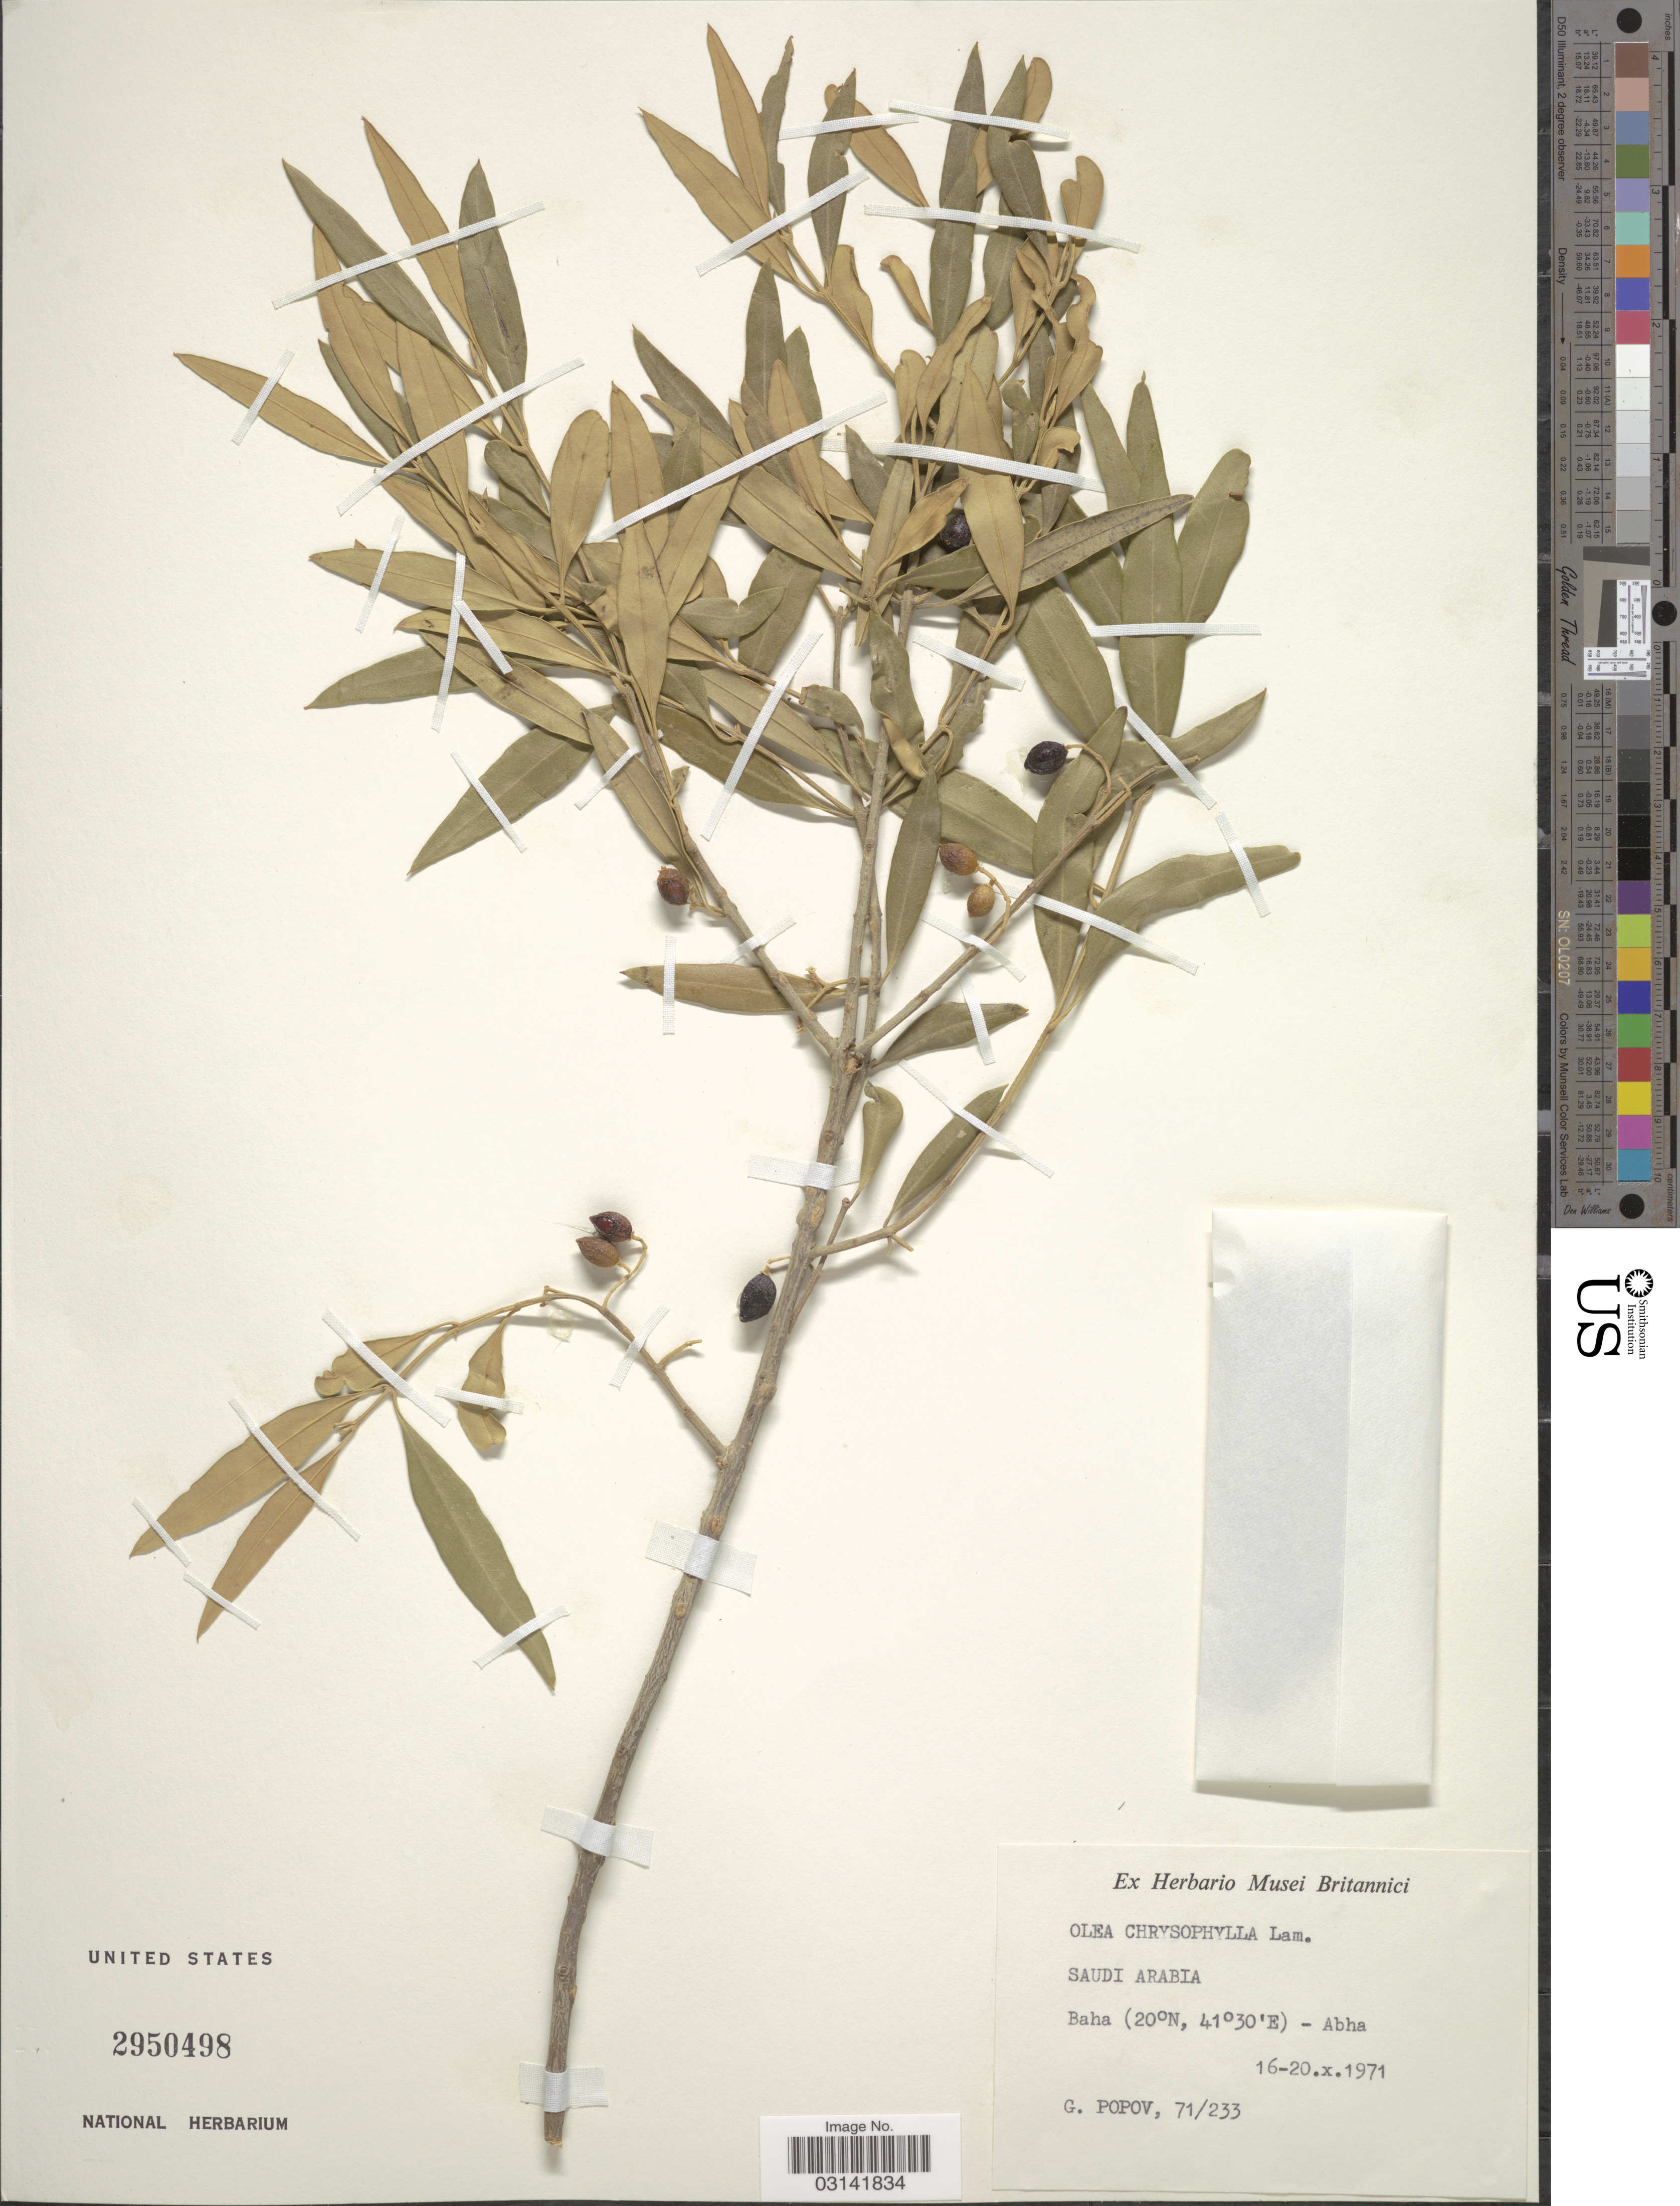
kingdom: Plantae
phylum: Tracheophyta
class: Magnoliopsida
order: Lamiales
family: Oleaceae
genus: Olea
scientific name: Olea chrysophylla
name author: Lam.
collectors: G. Popov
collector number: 71/233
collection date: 1971-10-16/1971-10-20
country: Saudi Arabia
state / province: Al Bahah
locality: Baha - Abha.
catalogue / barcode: US 2950498